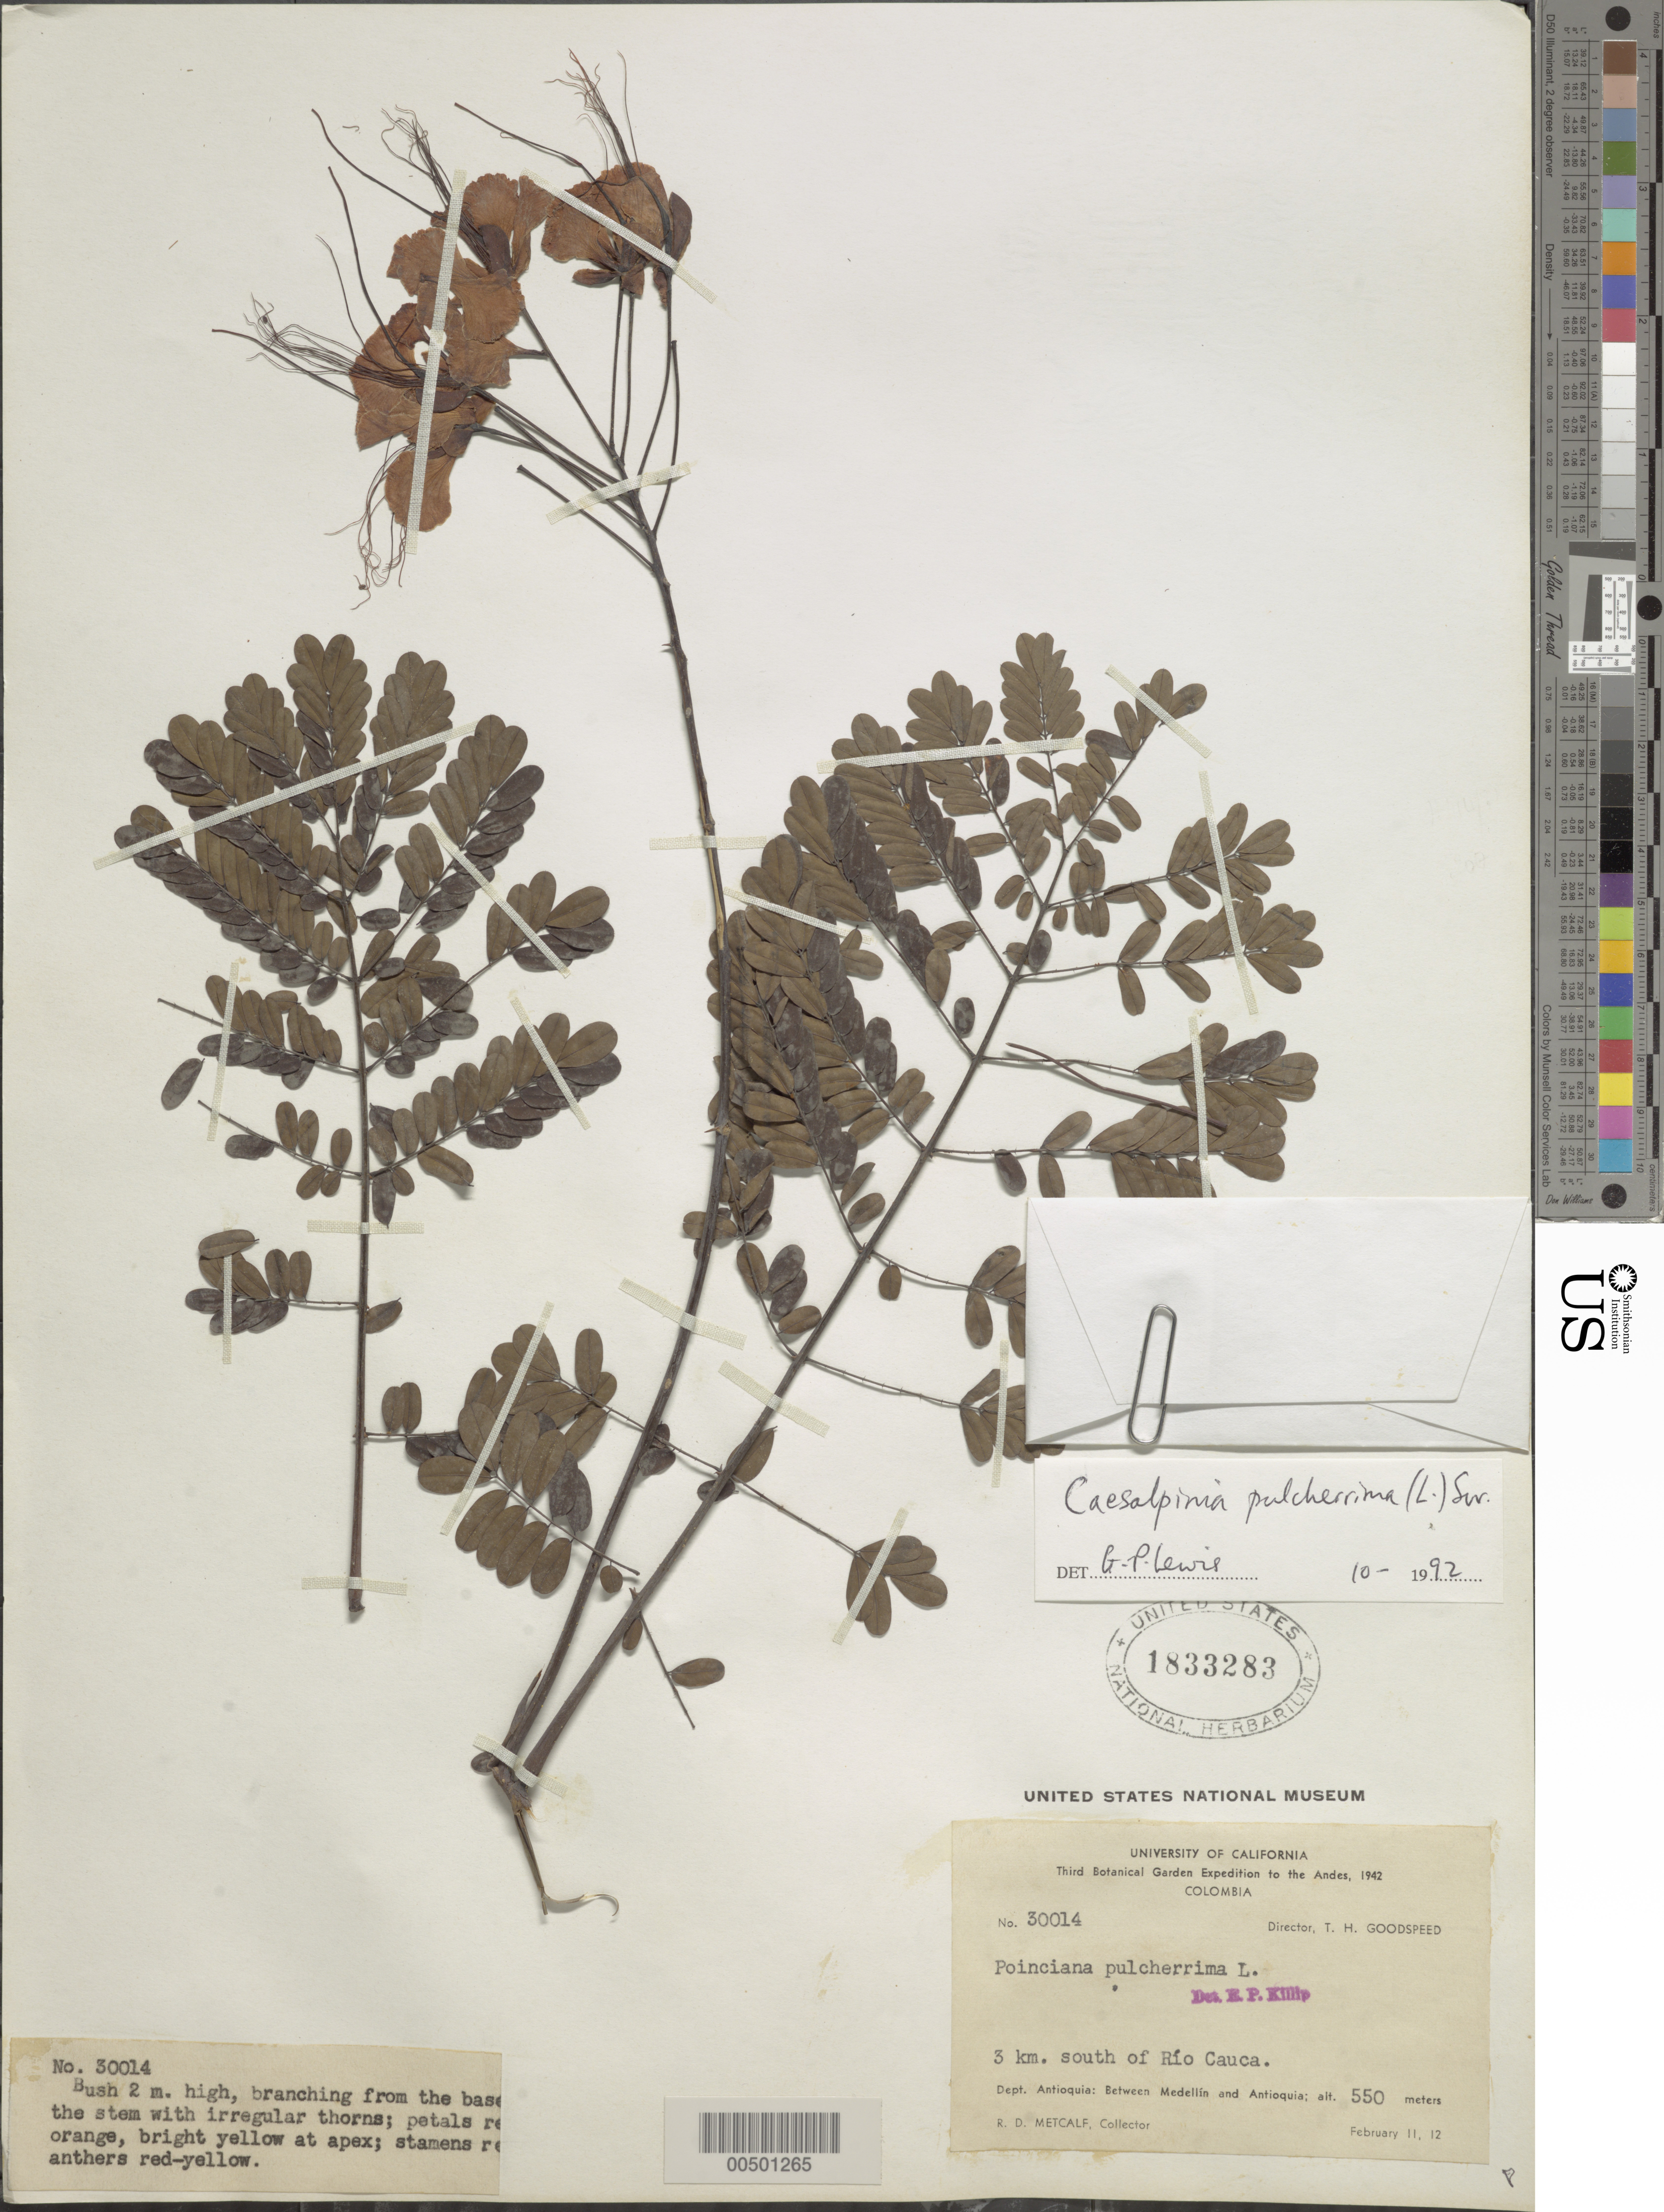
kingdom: Plantae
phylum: Tracheophyta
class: Magnoliopsida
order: Fabales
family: Fabaceae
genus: Caesalpinia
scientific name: Caesalpinia pulcherrima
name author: (L.) Sw.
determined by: Lewis, Gwilym P.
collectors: R. D. Metcalf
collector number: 30014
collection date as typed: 11 Feb 1942 to 12 Feb 1942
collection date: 1942-02-11/1942-02-12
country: Colombia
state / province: Antioquia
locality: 3 km S of Rio Cauca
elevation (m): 550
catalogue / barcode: US 1833283